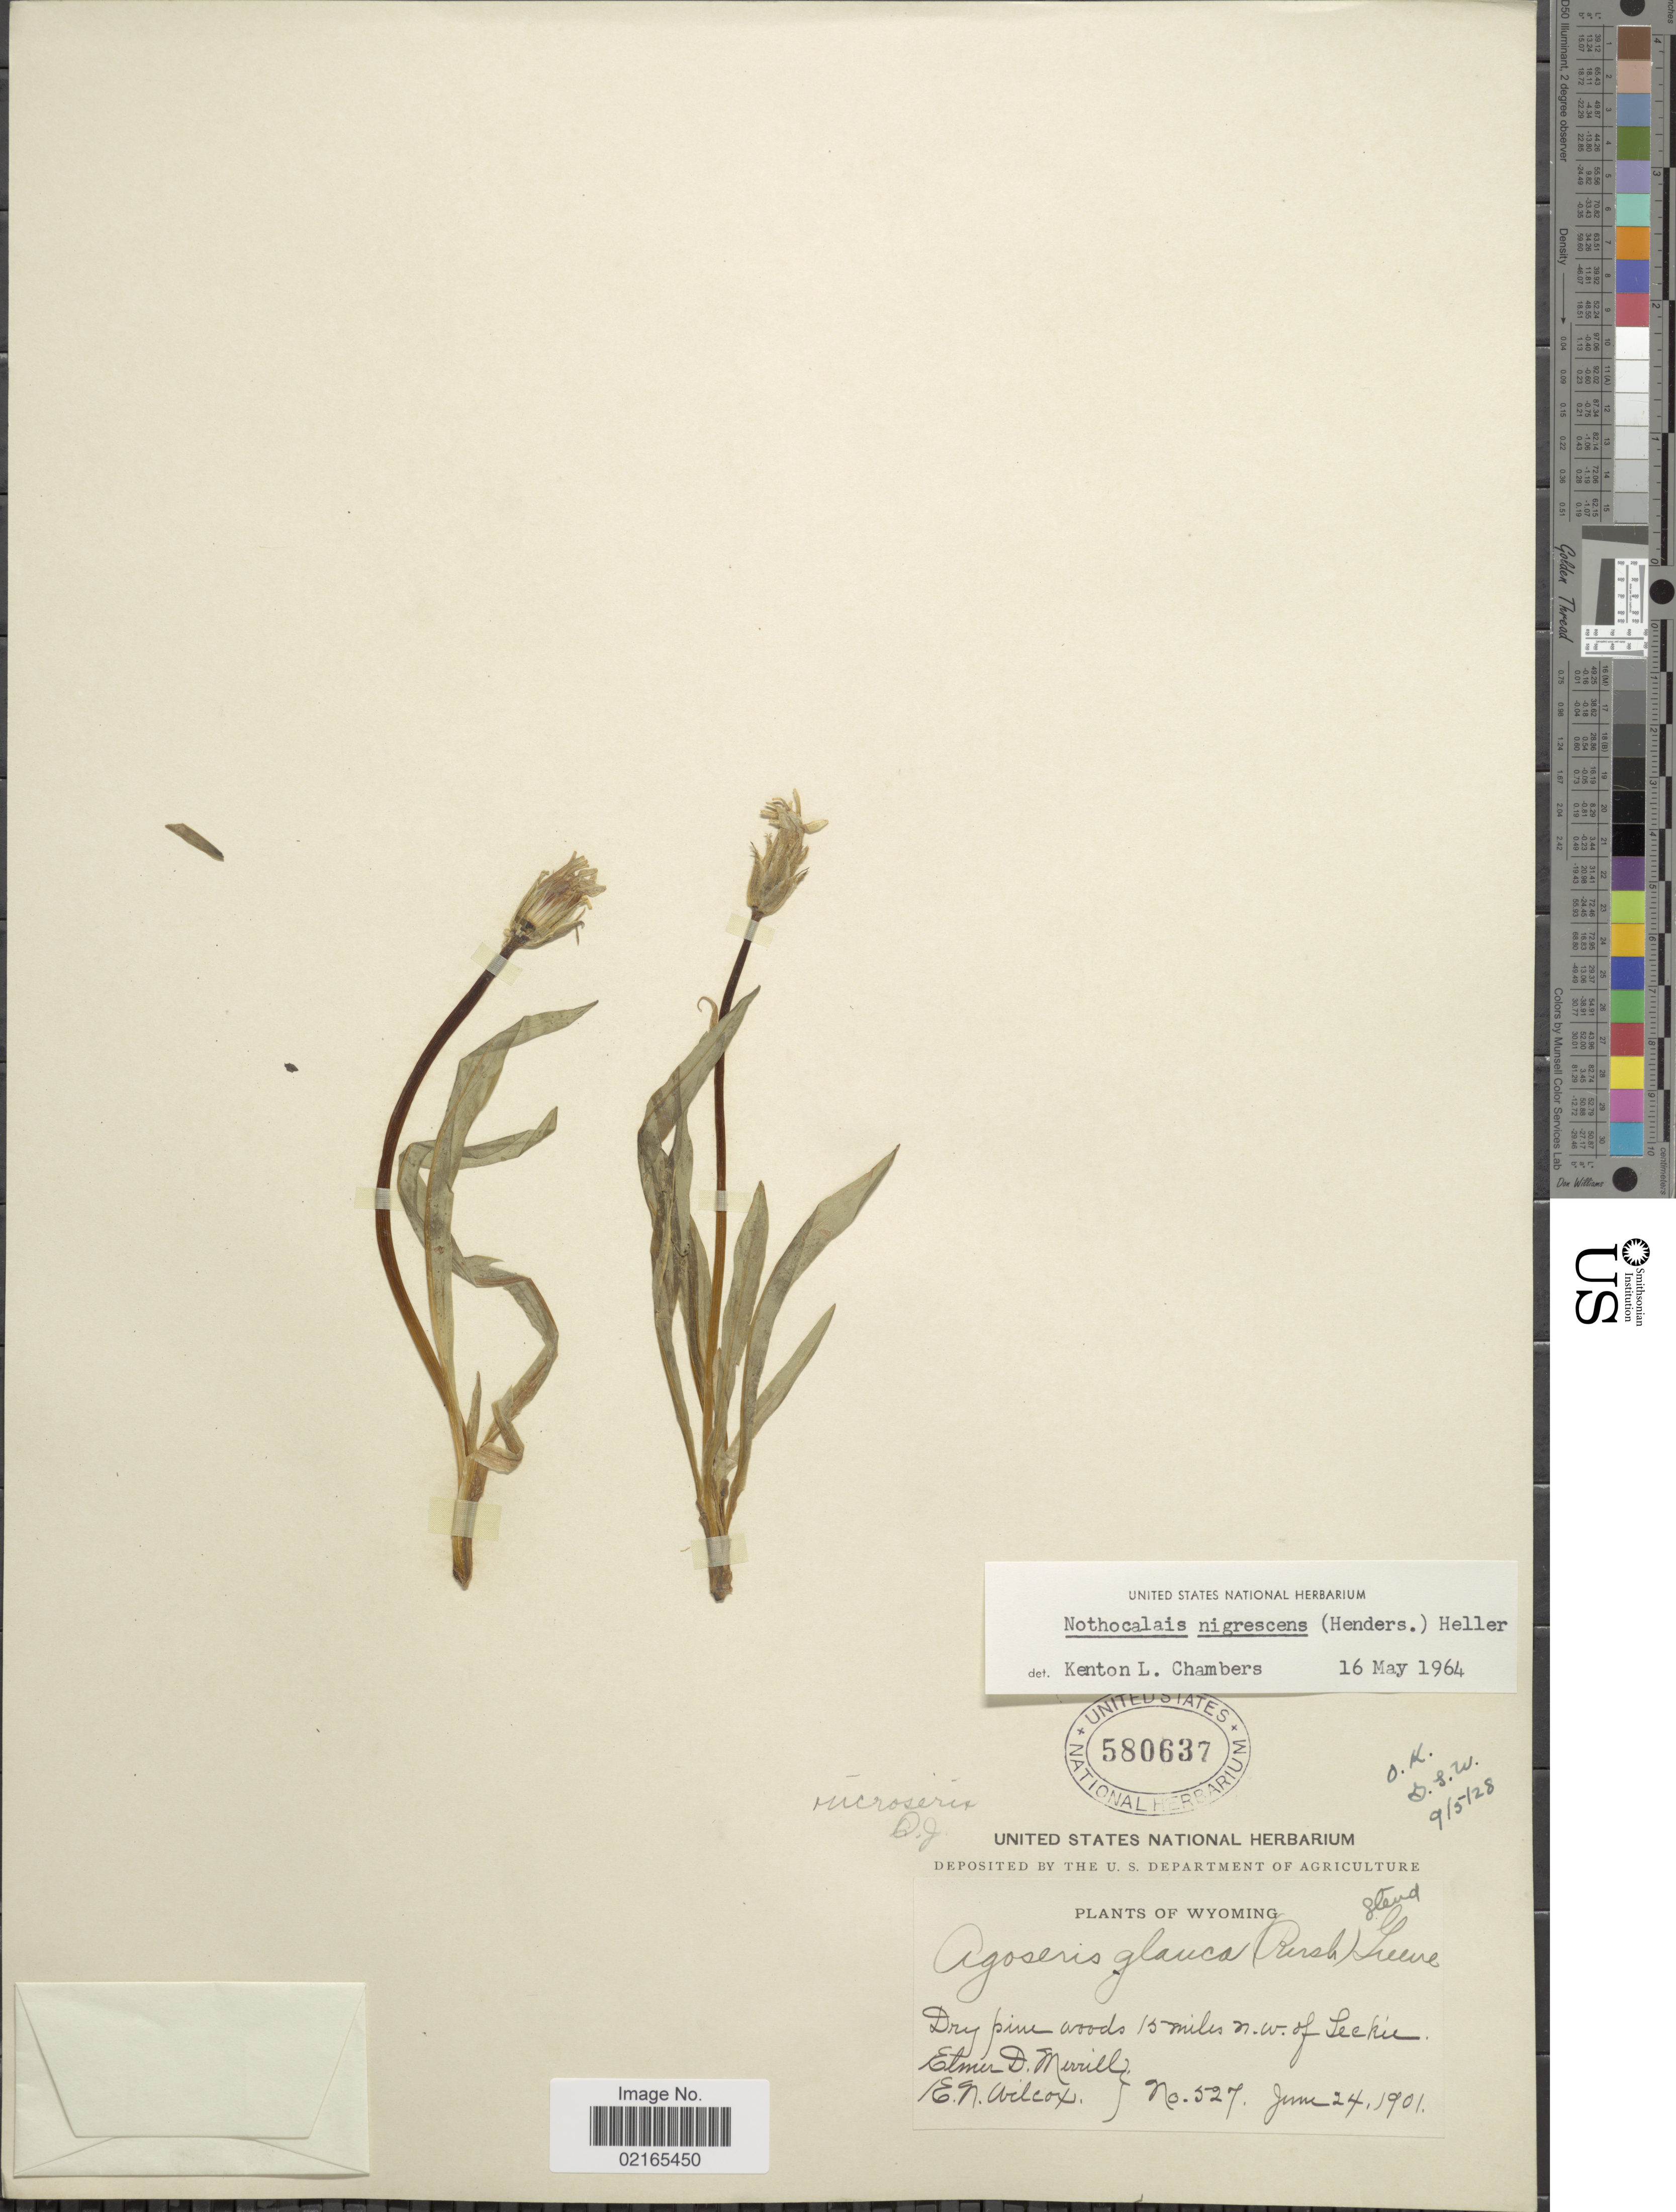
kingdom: Plantae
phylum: Tracheophyta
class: Magnoliopsida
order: Asterales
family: Asteraceae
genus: Nothocalais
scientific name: Nothocalais nigrescens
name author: (L.F. Hend.) A. Heller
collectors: E. D. Merrill & E. Wilcox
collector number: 527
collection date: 1901-06-24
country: United States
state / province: Wyoming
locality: Dry pine woods 15 miles n.w. of Leckie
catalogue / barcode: US 580637